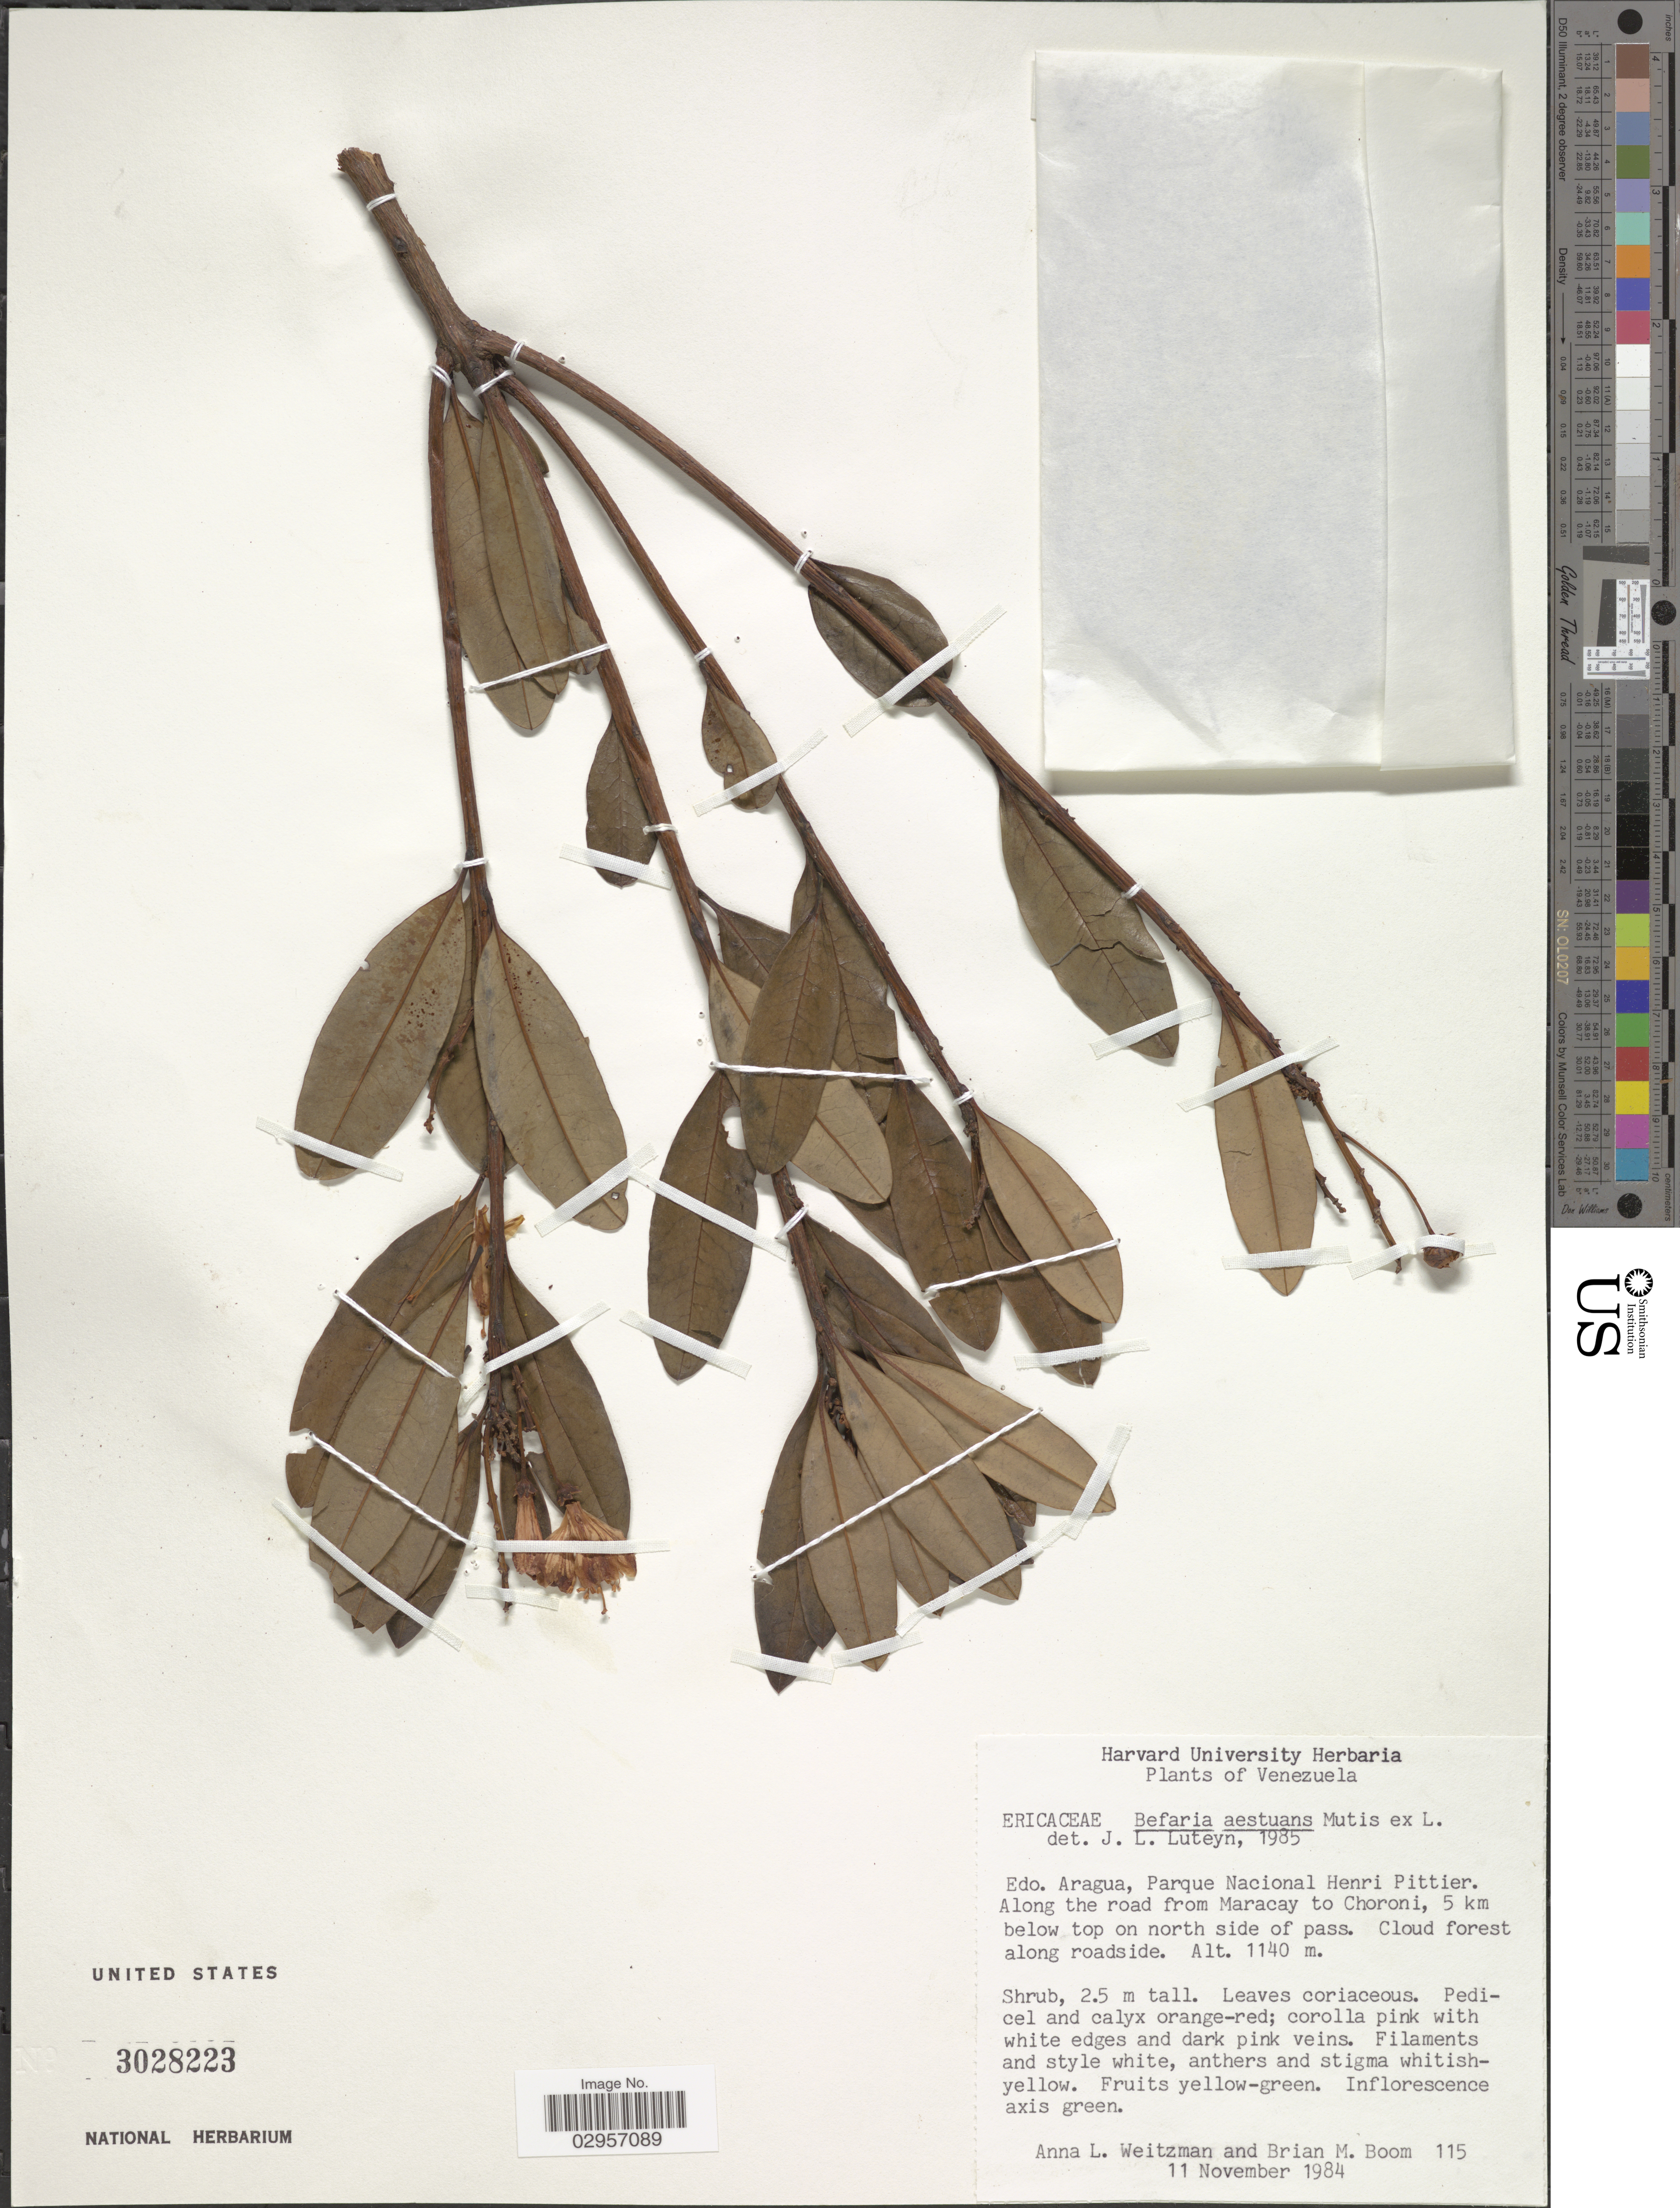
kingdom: Plantae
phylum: Tracheophyta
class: Magnoliopsida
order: Ericales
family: Ericaceae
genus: Befaria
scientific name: Befaria aestuans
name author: Mutis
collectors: A. L. Weitzman & B. M. Boom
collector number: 115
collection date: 1984-11-11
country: Venezuela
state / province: Aragua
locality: Edo. Aragua, Parque Nacional Henri Pittier. Along the road from Maracay to Choroni, 5 km below top on north side of pass. Cloud forest along roadside.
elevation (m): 1140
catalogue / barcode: US 3028223